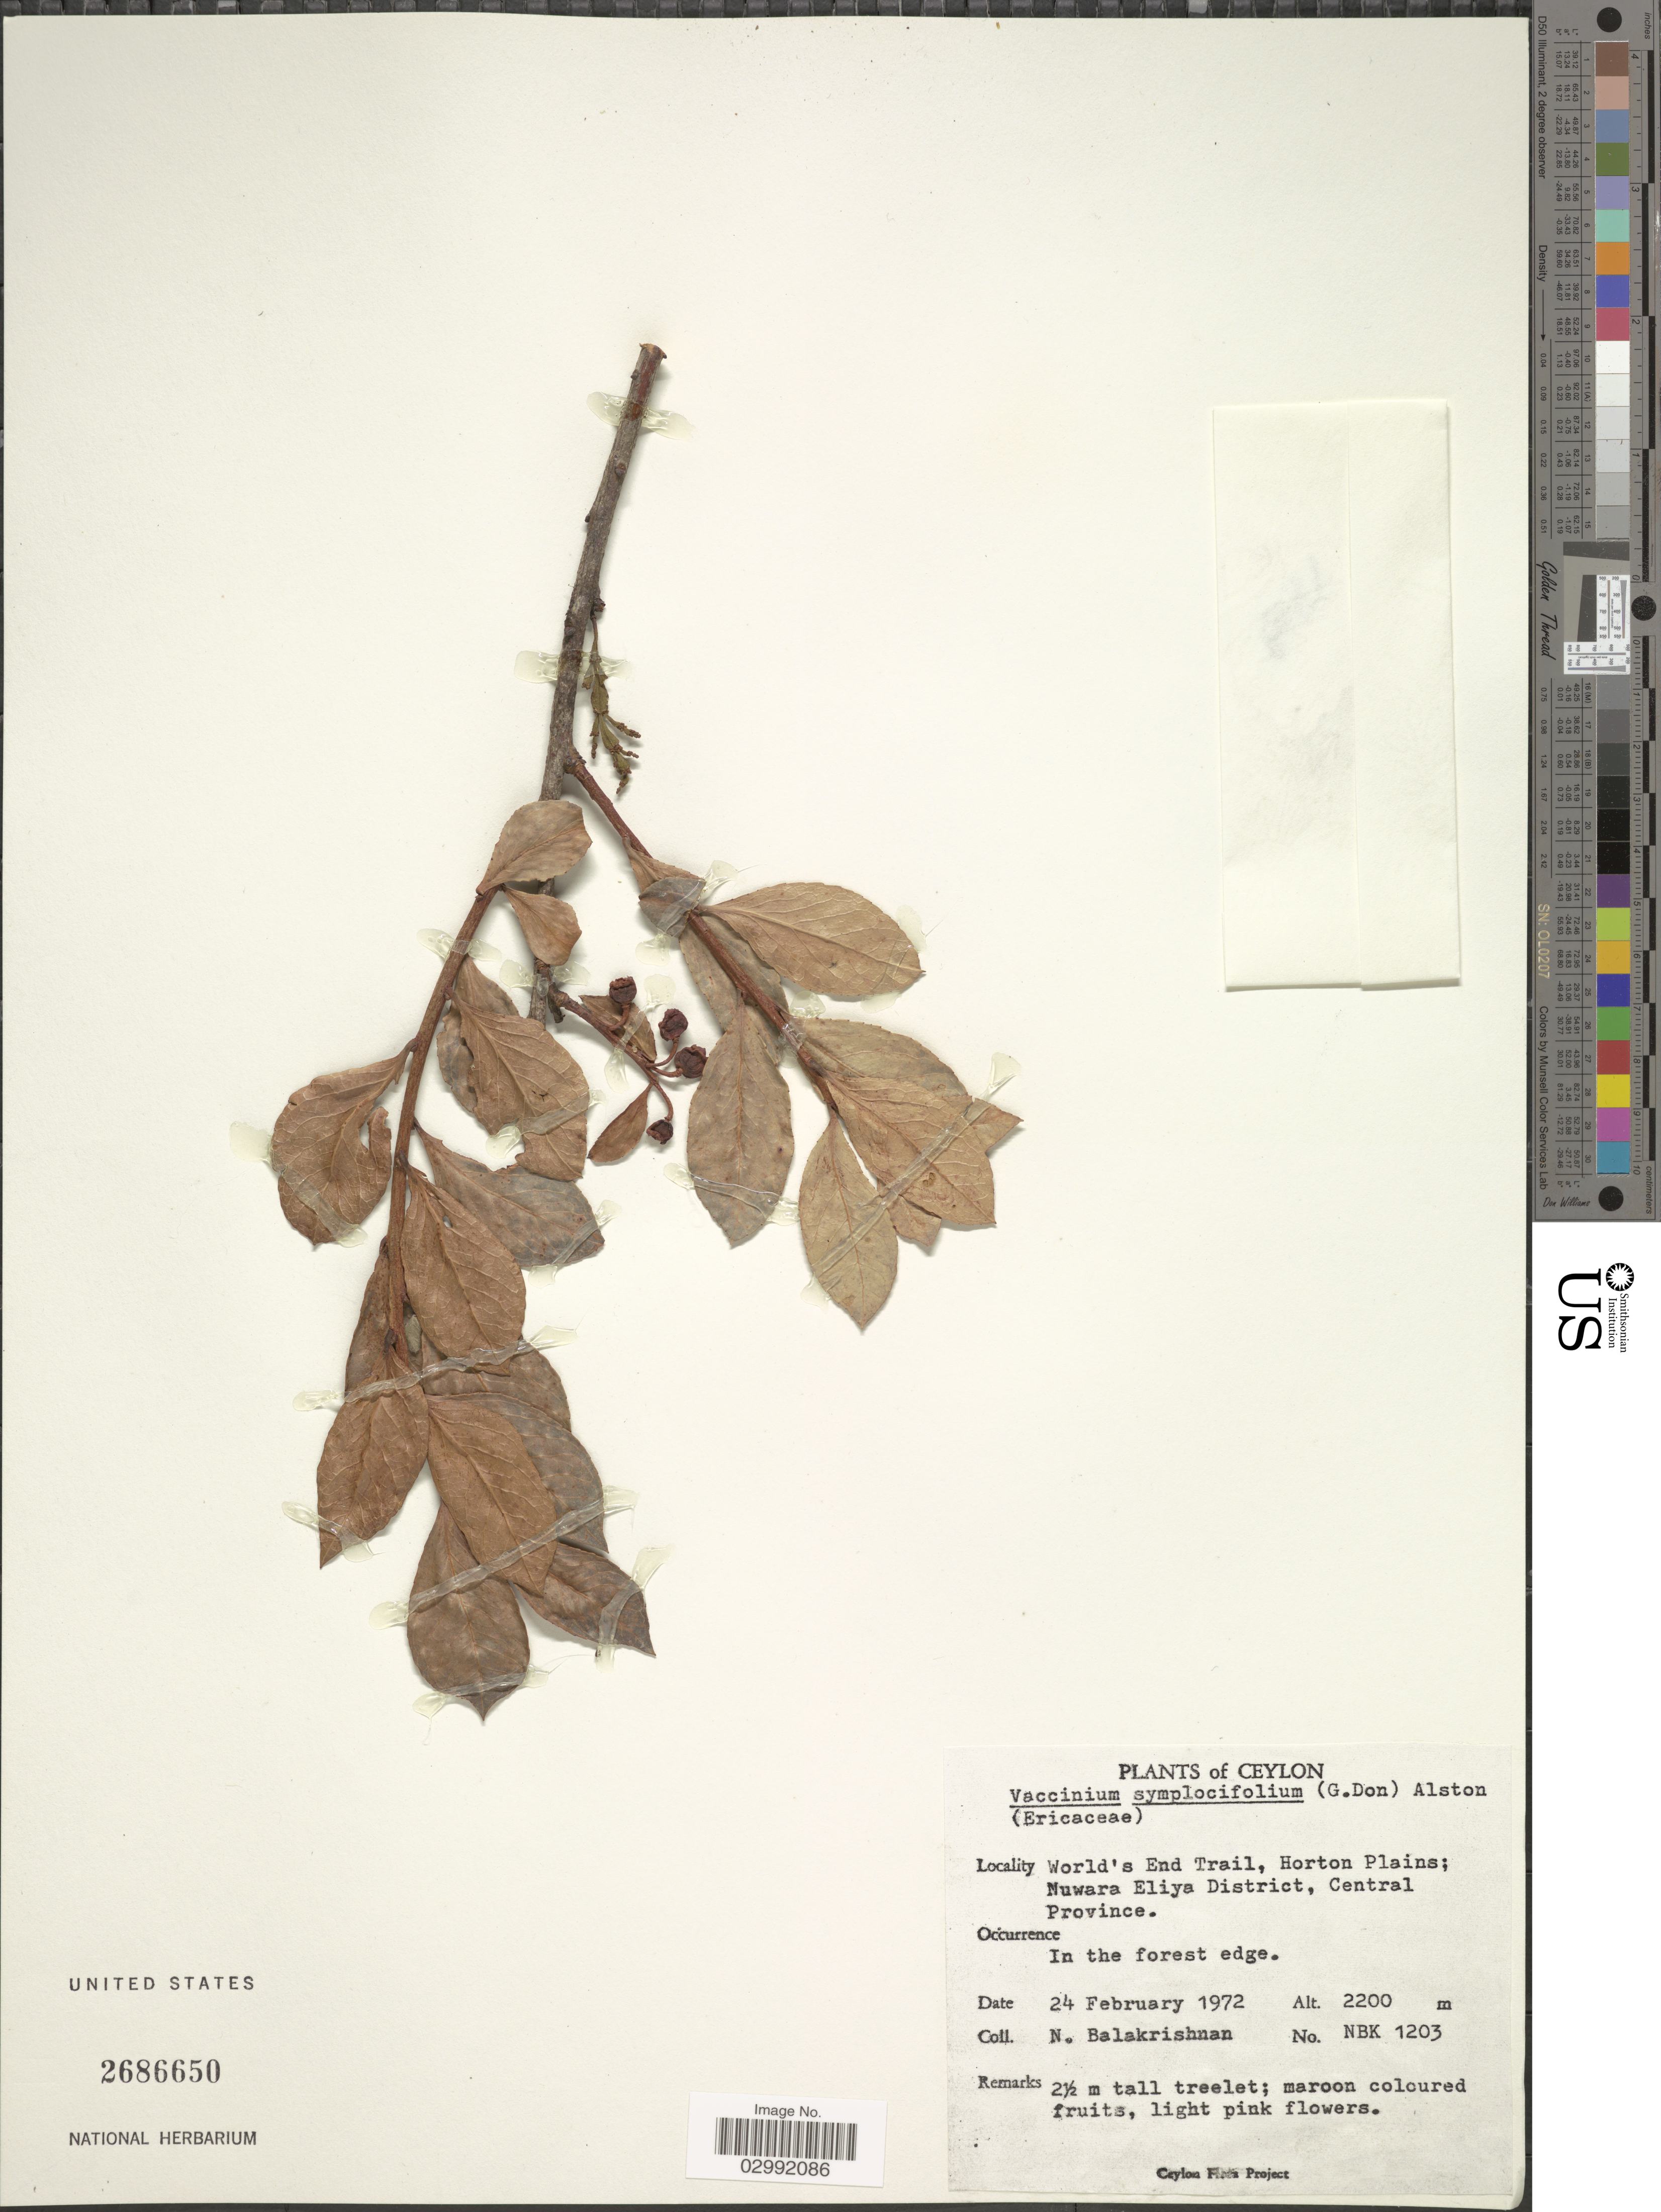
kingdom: Plantae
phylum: Tracheophyta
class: Magnoliopsida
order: Ericales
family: Ericaceae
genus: Vaccinium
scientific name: Vaccinium leschenaultii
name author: Wight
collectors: N. Balakrishnan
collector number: NBK1203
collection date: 1972-02-24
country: Sri Lanka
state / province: Central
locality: Ceylon, World's End Trail, Horton Plains; Nuwara Eliya District, Central Province.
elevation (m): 2200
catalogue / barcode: US 2686650